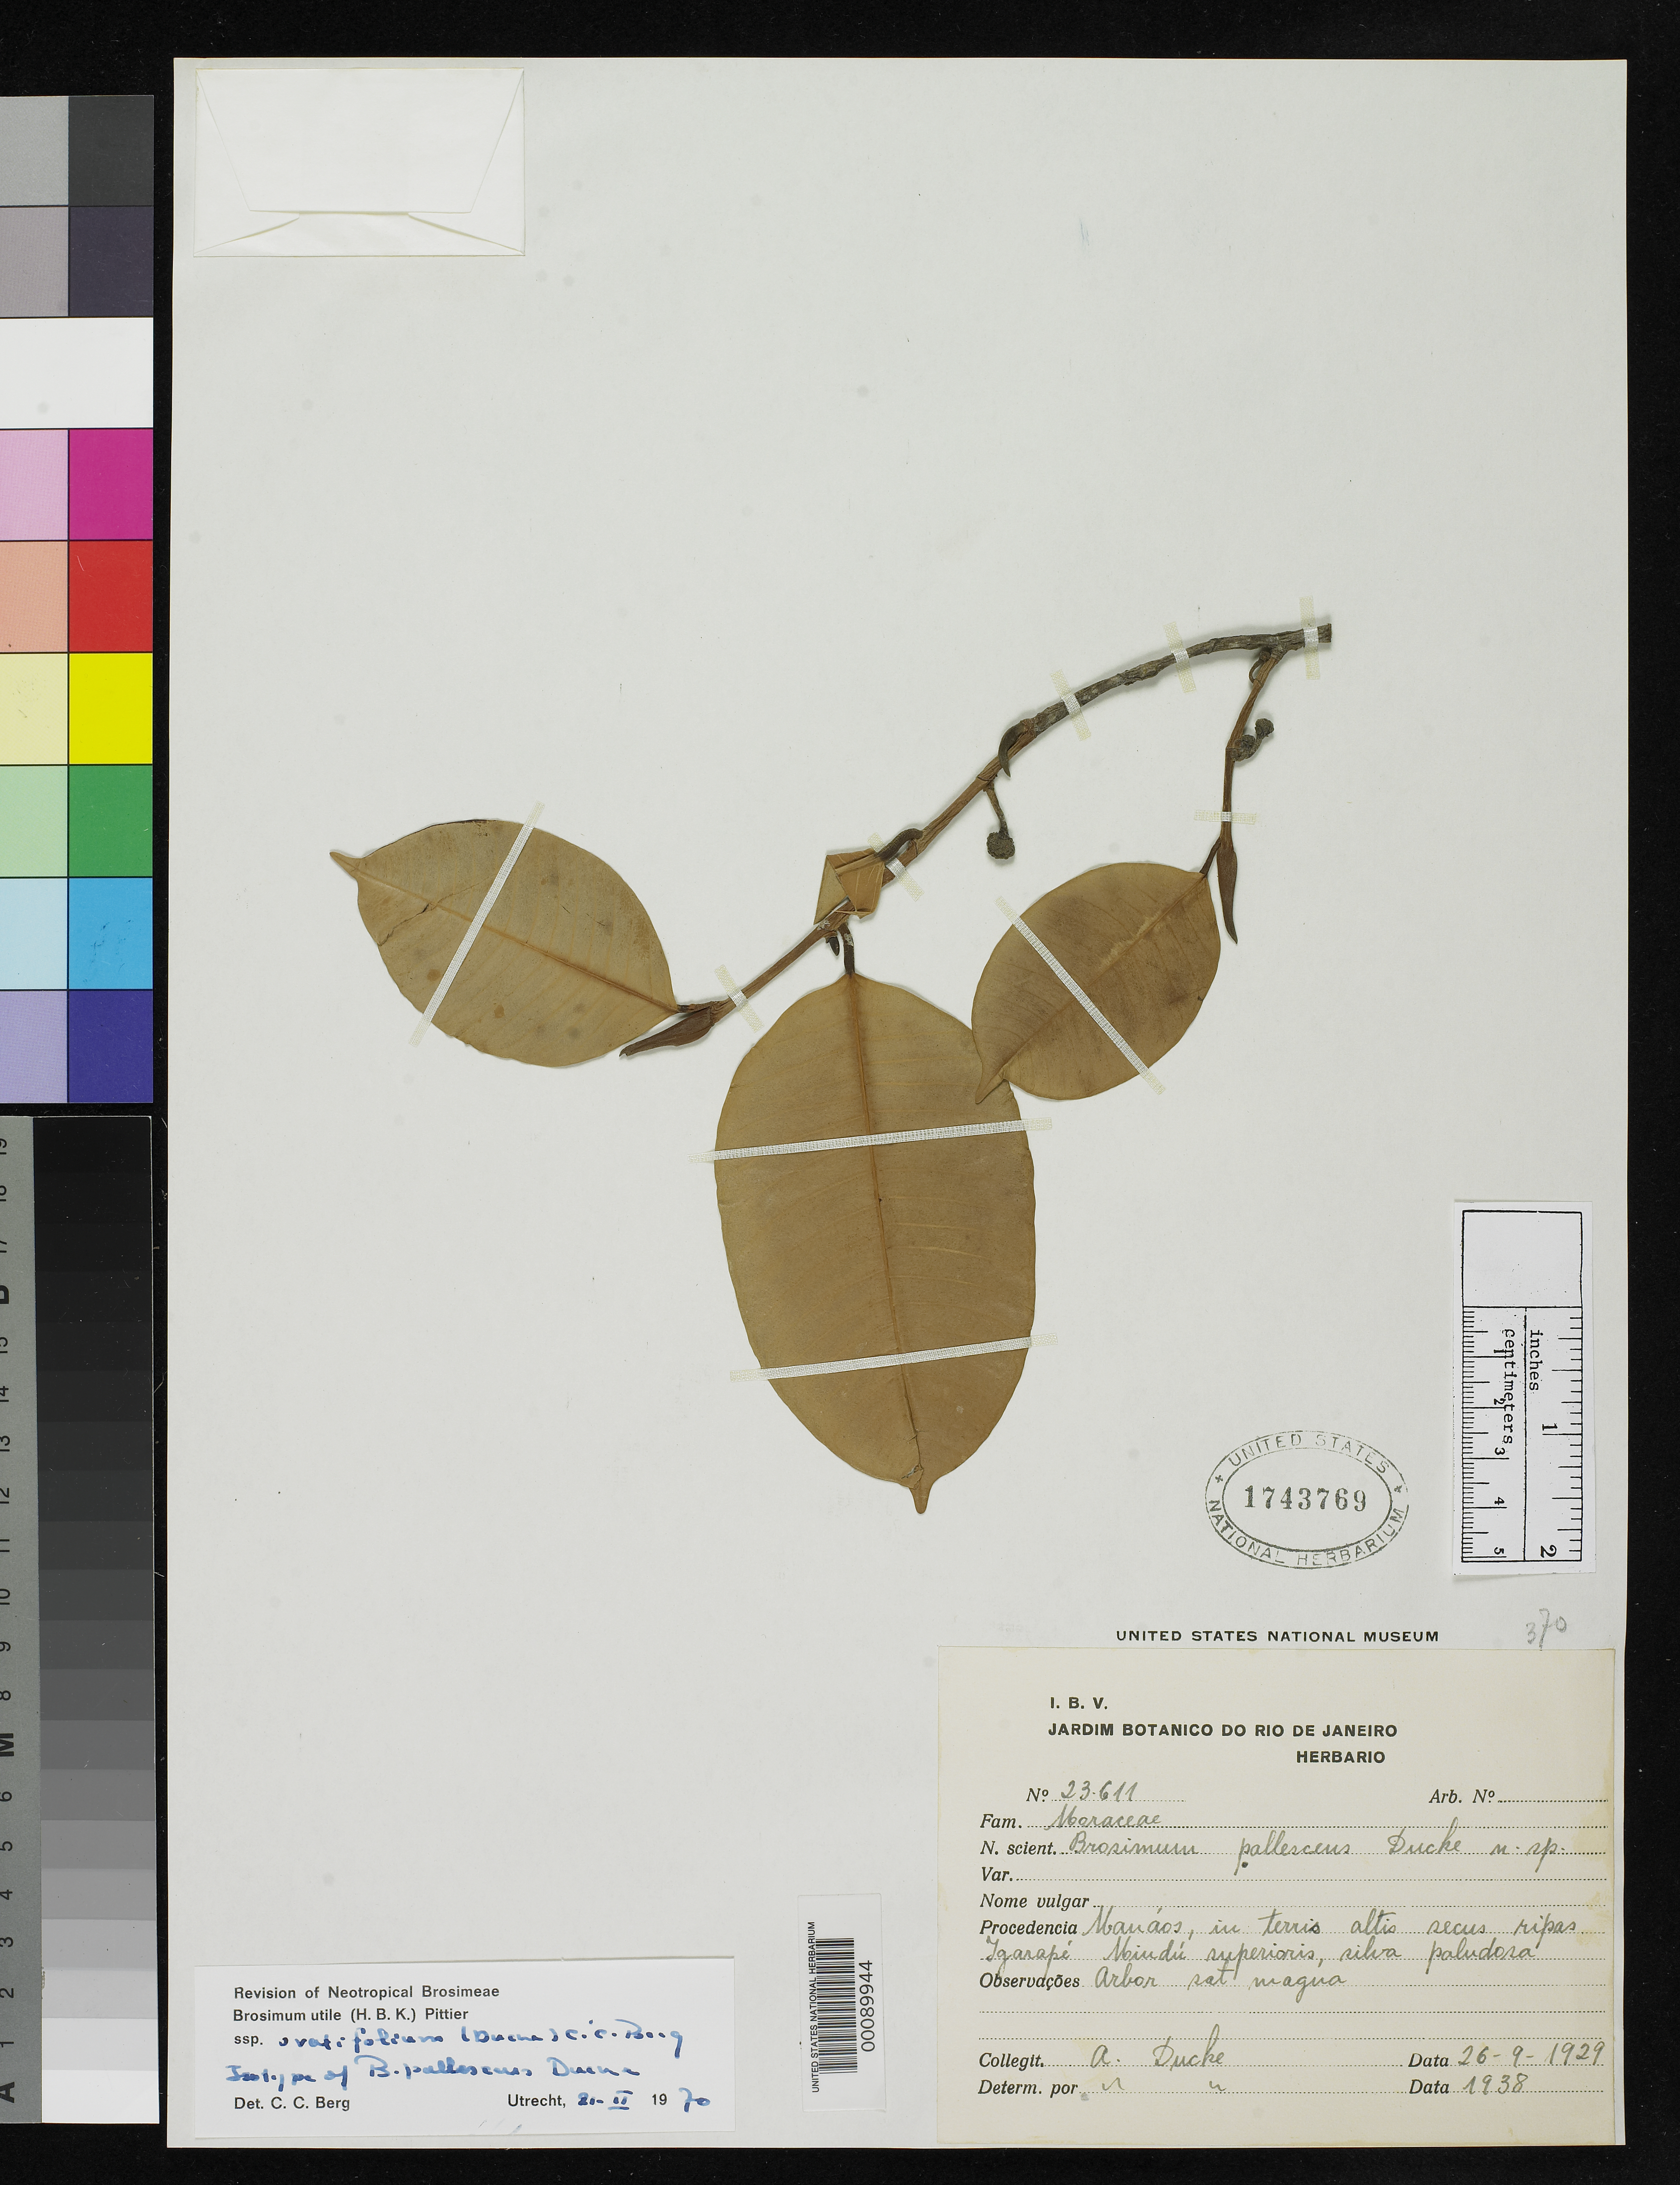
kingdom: Plantae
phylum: Tracheophyta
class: Magnoliopsida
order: Rosales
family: Moraceae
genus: Brosimum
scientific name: Brosimum pallescens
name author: Ducke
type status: Isotype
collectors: A. Ducke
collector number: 23611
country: Brazil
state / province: Amazonas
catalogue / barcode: US 1743769